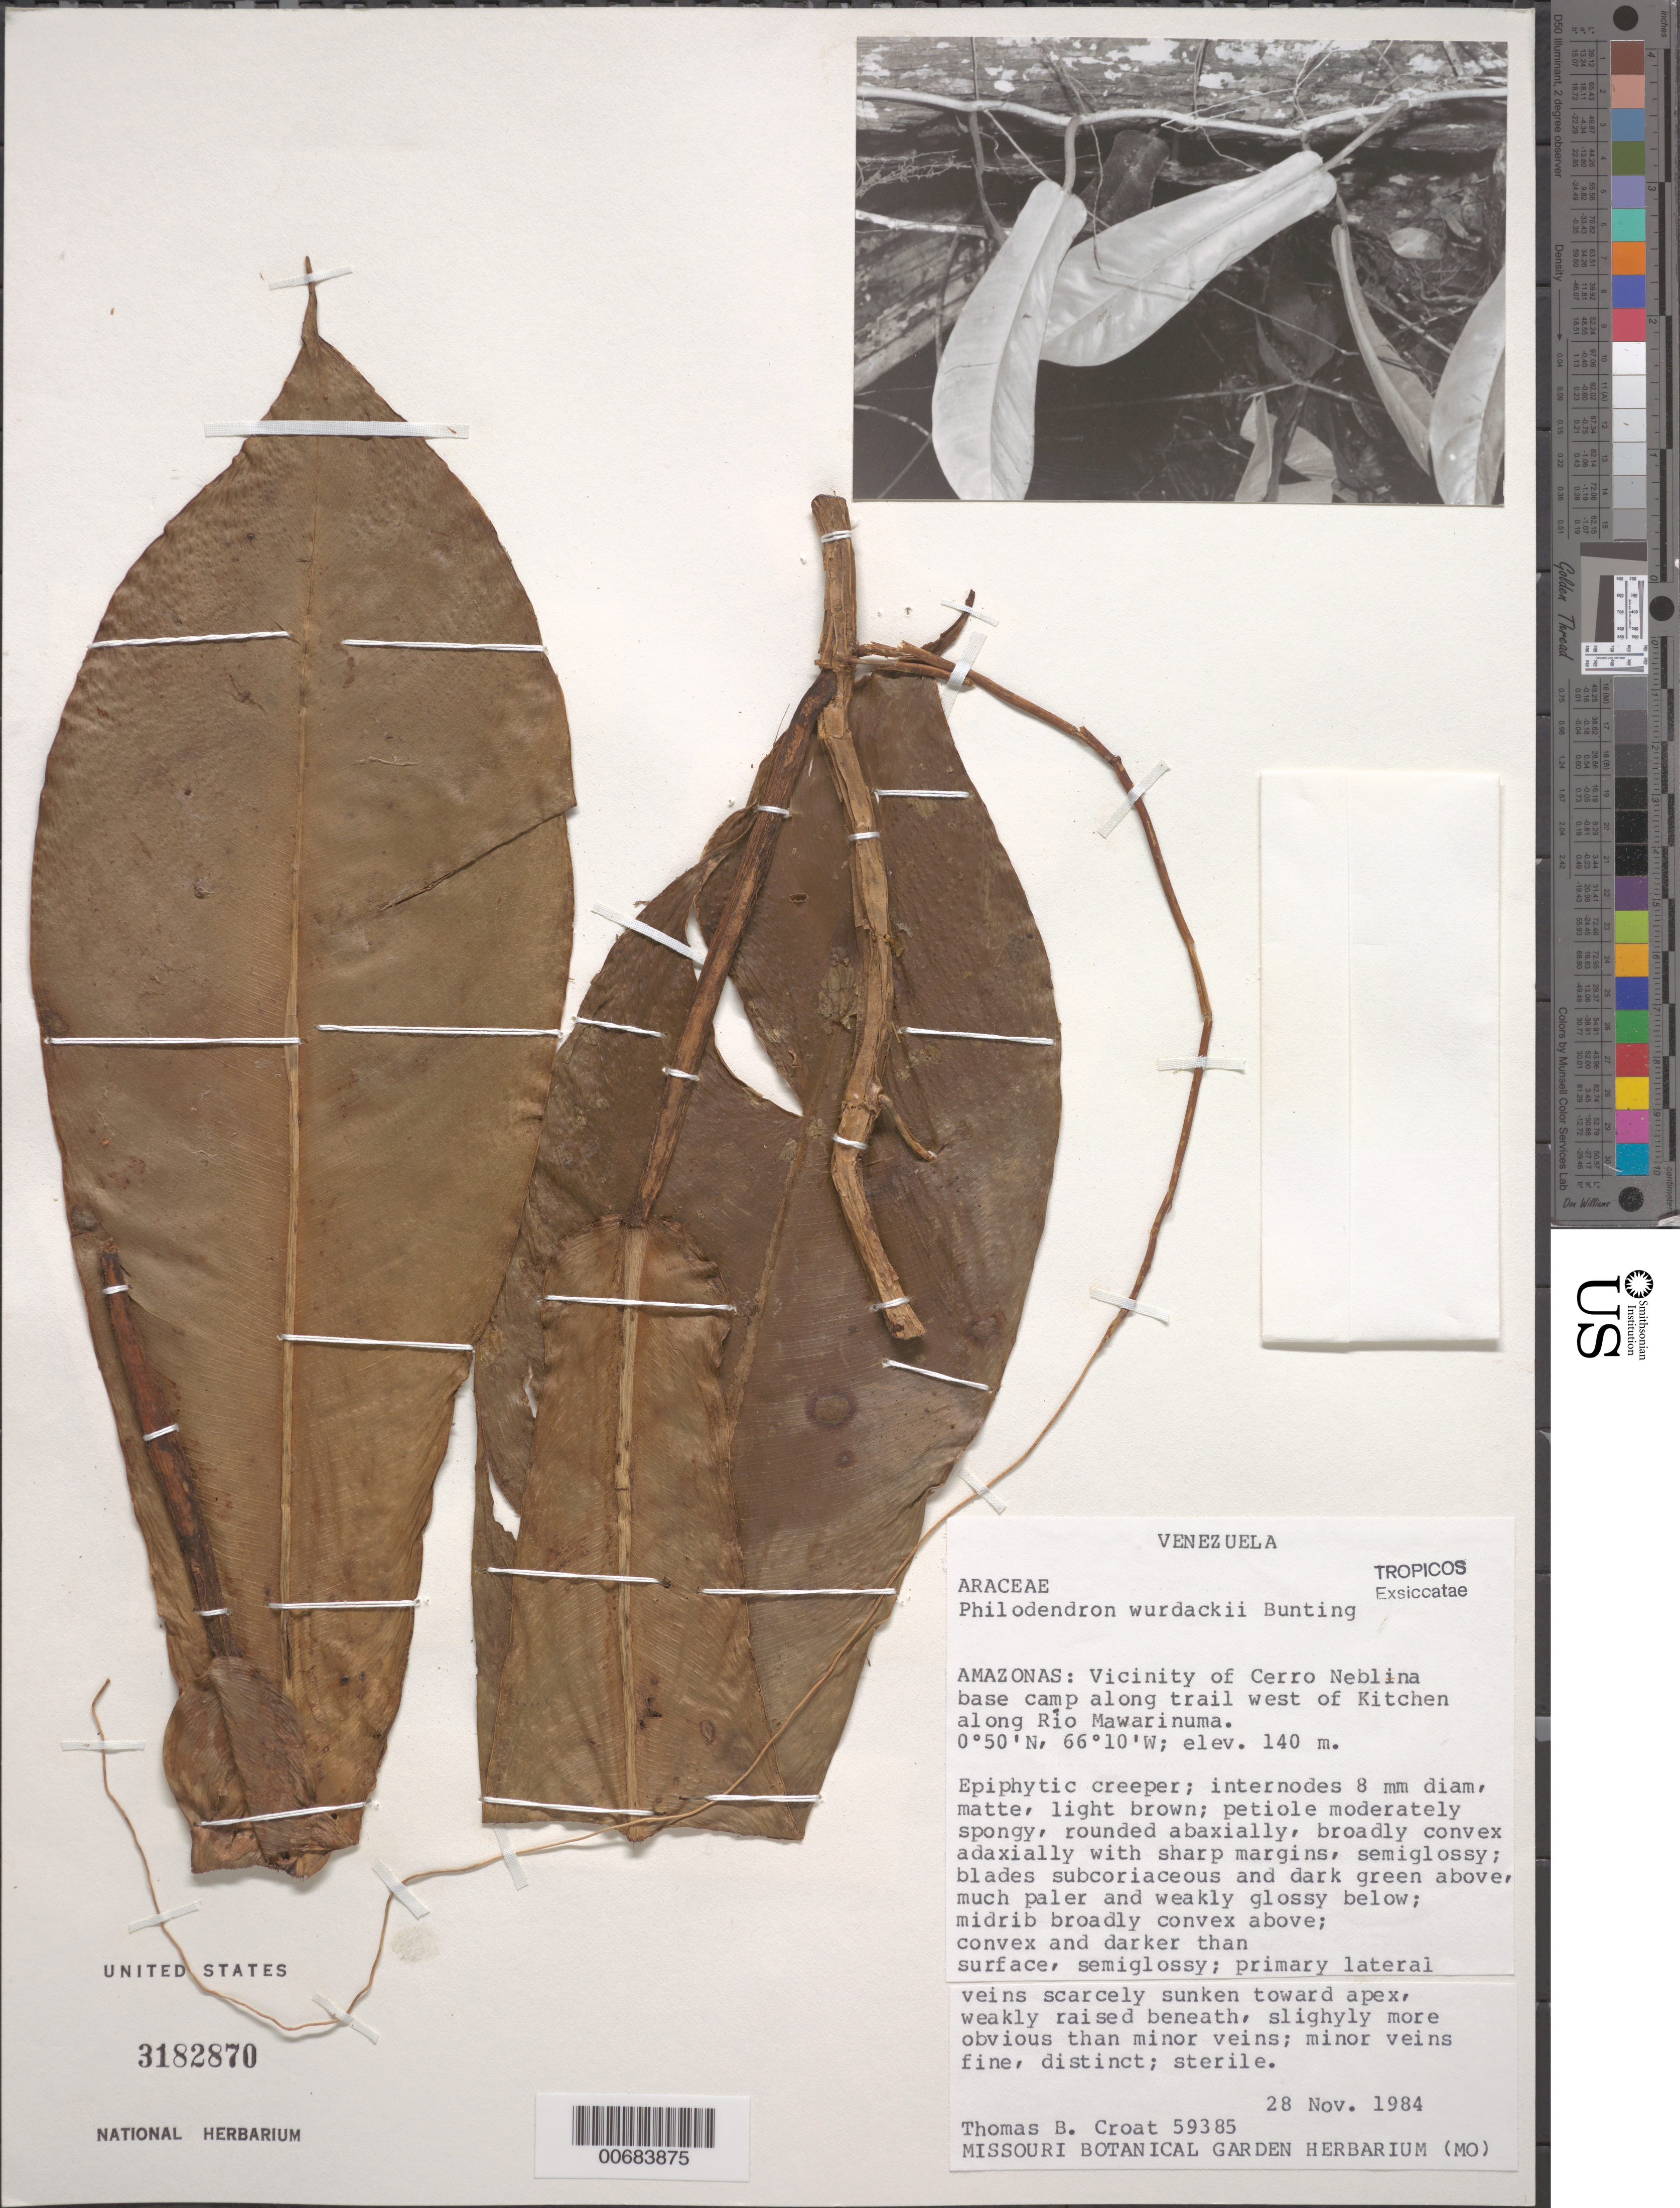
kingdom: Plantae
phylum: Tracheophyta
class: Liliopsida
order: Alismatales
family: Araceae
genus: Philodendron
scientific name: Philodendron wurdackii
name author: G.S. Bunting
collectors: T. B. Croat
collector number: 59385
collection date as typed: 28-Nov-84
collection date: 1984-11-28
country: Venezuela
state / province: Amazonas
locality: Cerro Neblina Base Camp, trail W of Kitchen along Río Mawarinuma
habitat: Trail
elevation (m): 140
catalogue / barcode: US 3182870